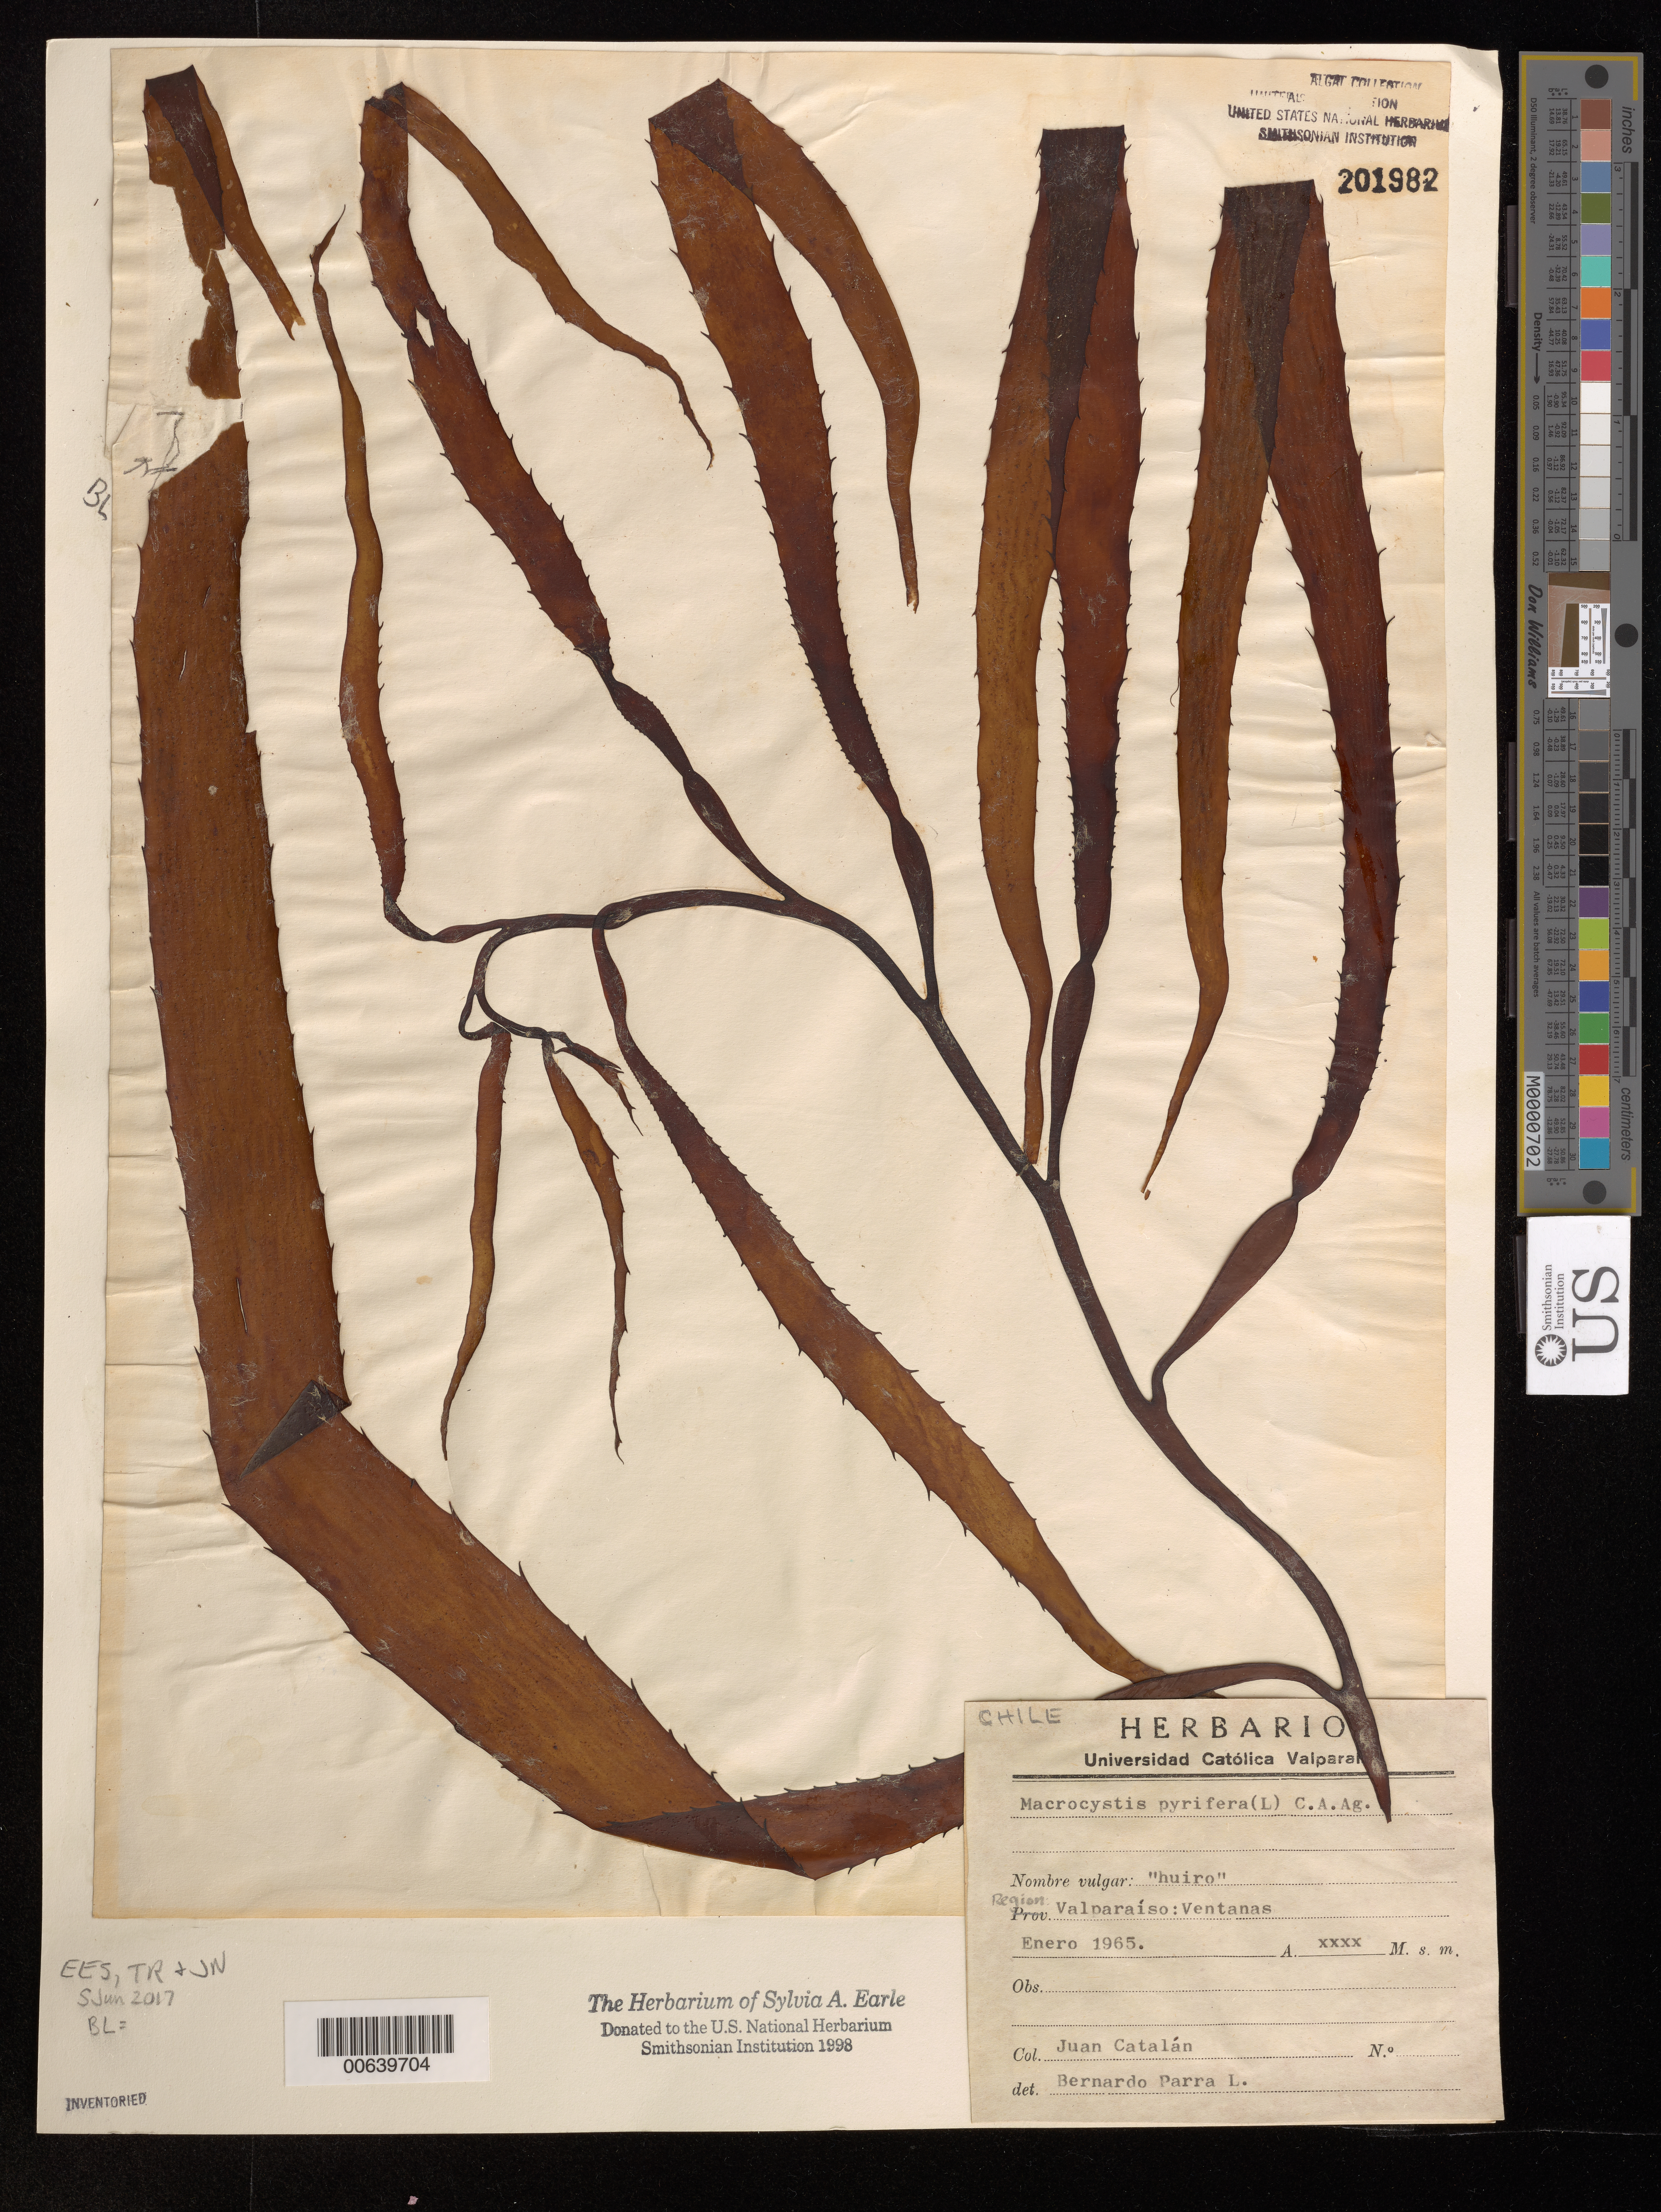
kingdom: Chromista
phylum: Ochrophyta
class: Phaeophyceae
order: Laminariales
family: Laminariaceae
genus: Macrocystis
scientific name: Macrocystis pyrifera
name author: (L.) C. Agardh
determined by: Parra L., Bernardo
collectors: J. Catalan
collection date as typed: Jan 1965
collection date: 1965-01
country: Chile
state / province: Valparaíso (V)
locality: Ventanas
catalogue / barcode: US 201982